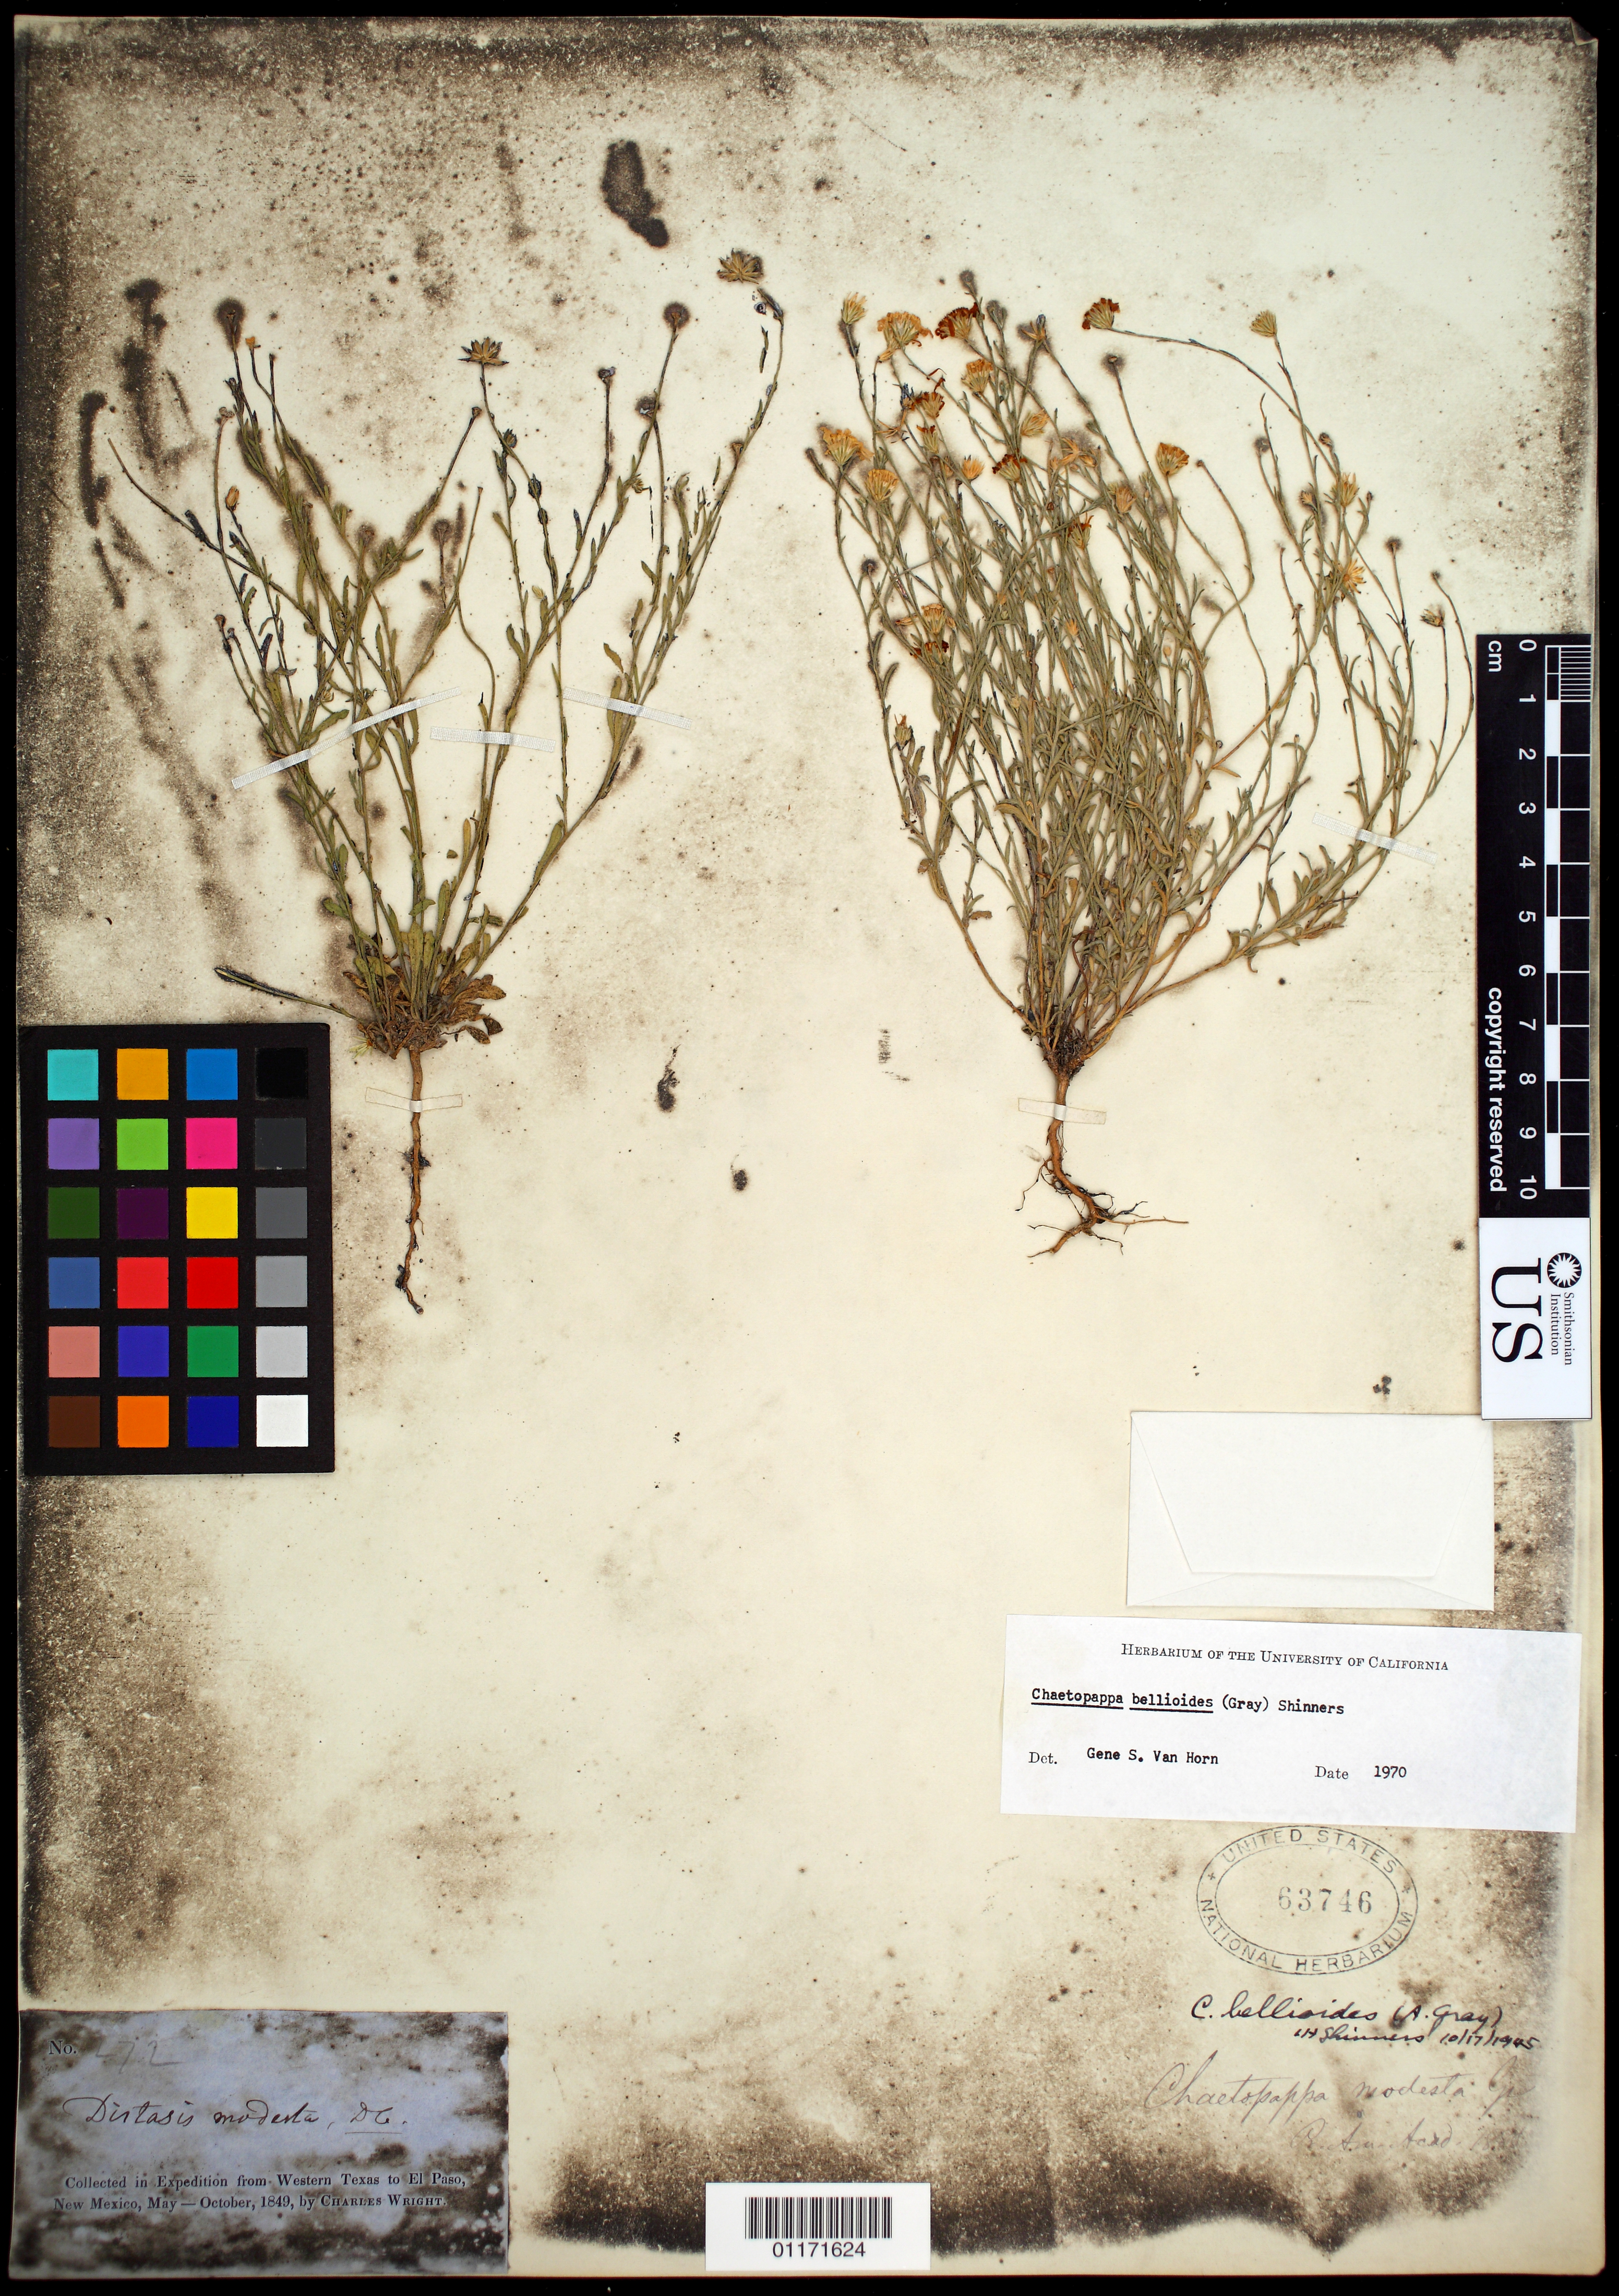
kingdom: Plantae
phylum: Tracheophyta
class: Magnoliopsida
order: Asterales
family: Asteraceae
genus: Chaetopappa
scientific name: Chaetopappa bellioides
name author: (A. Gray) Shinners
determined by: Van Horn, G. S.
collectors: C. Wright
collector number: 272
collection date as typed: May 1849 to -- Oct 1849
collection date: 1849-05/1849-10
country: United States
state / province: New Mexico / Texas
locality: W Texas to El Paso, New Mexico.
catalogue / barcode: US 63746